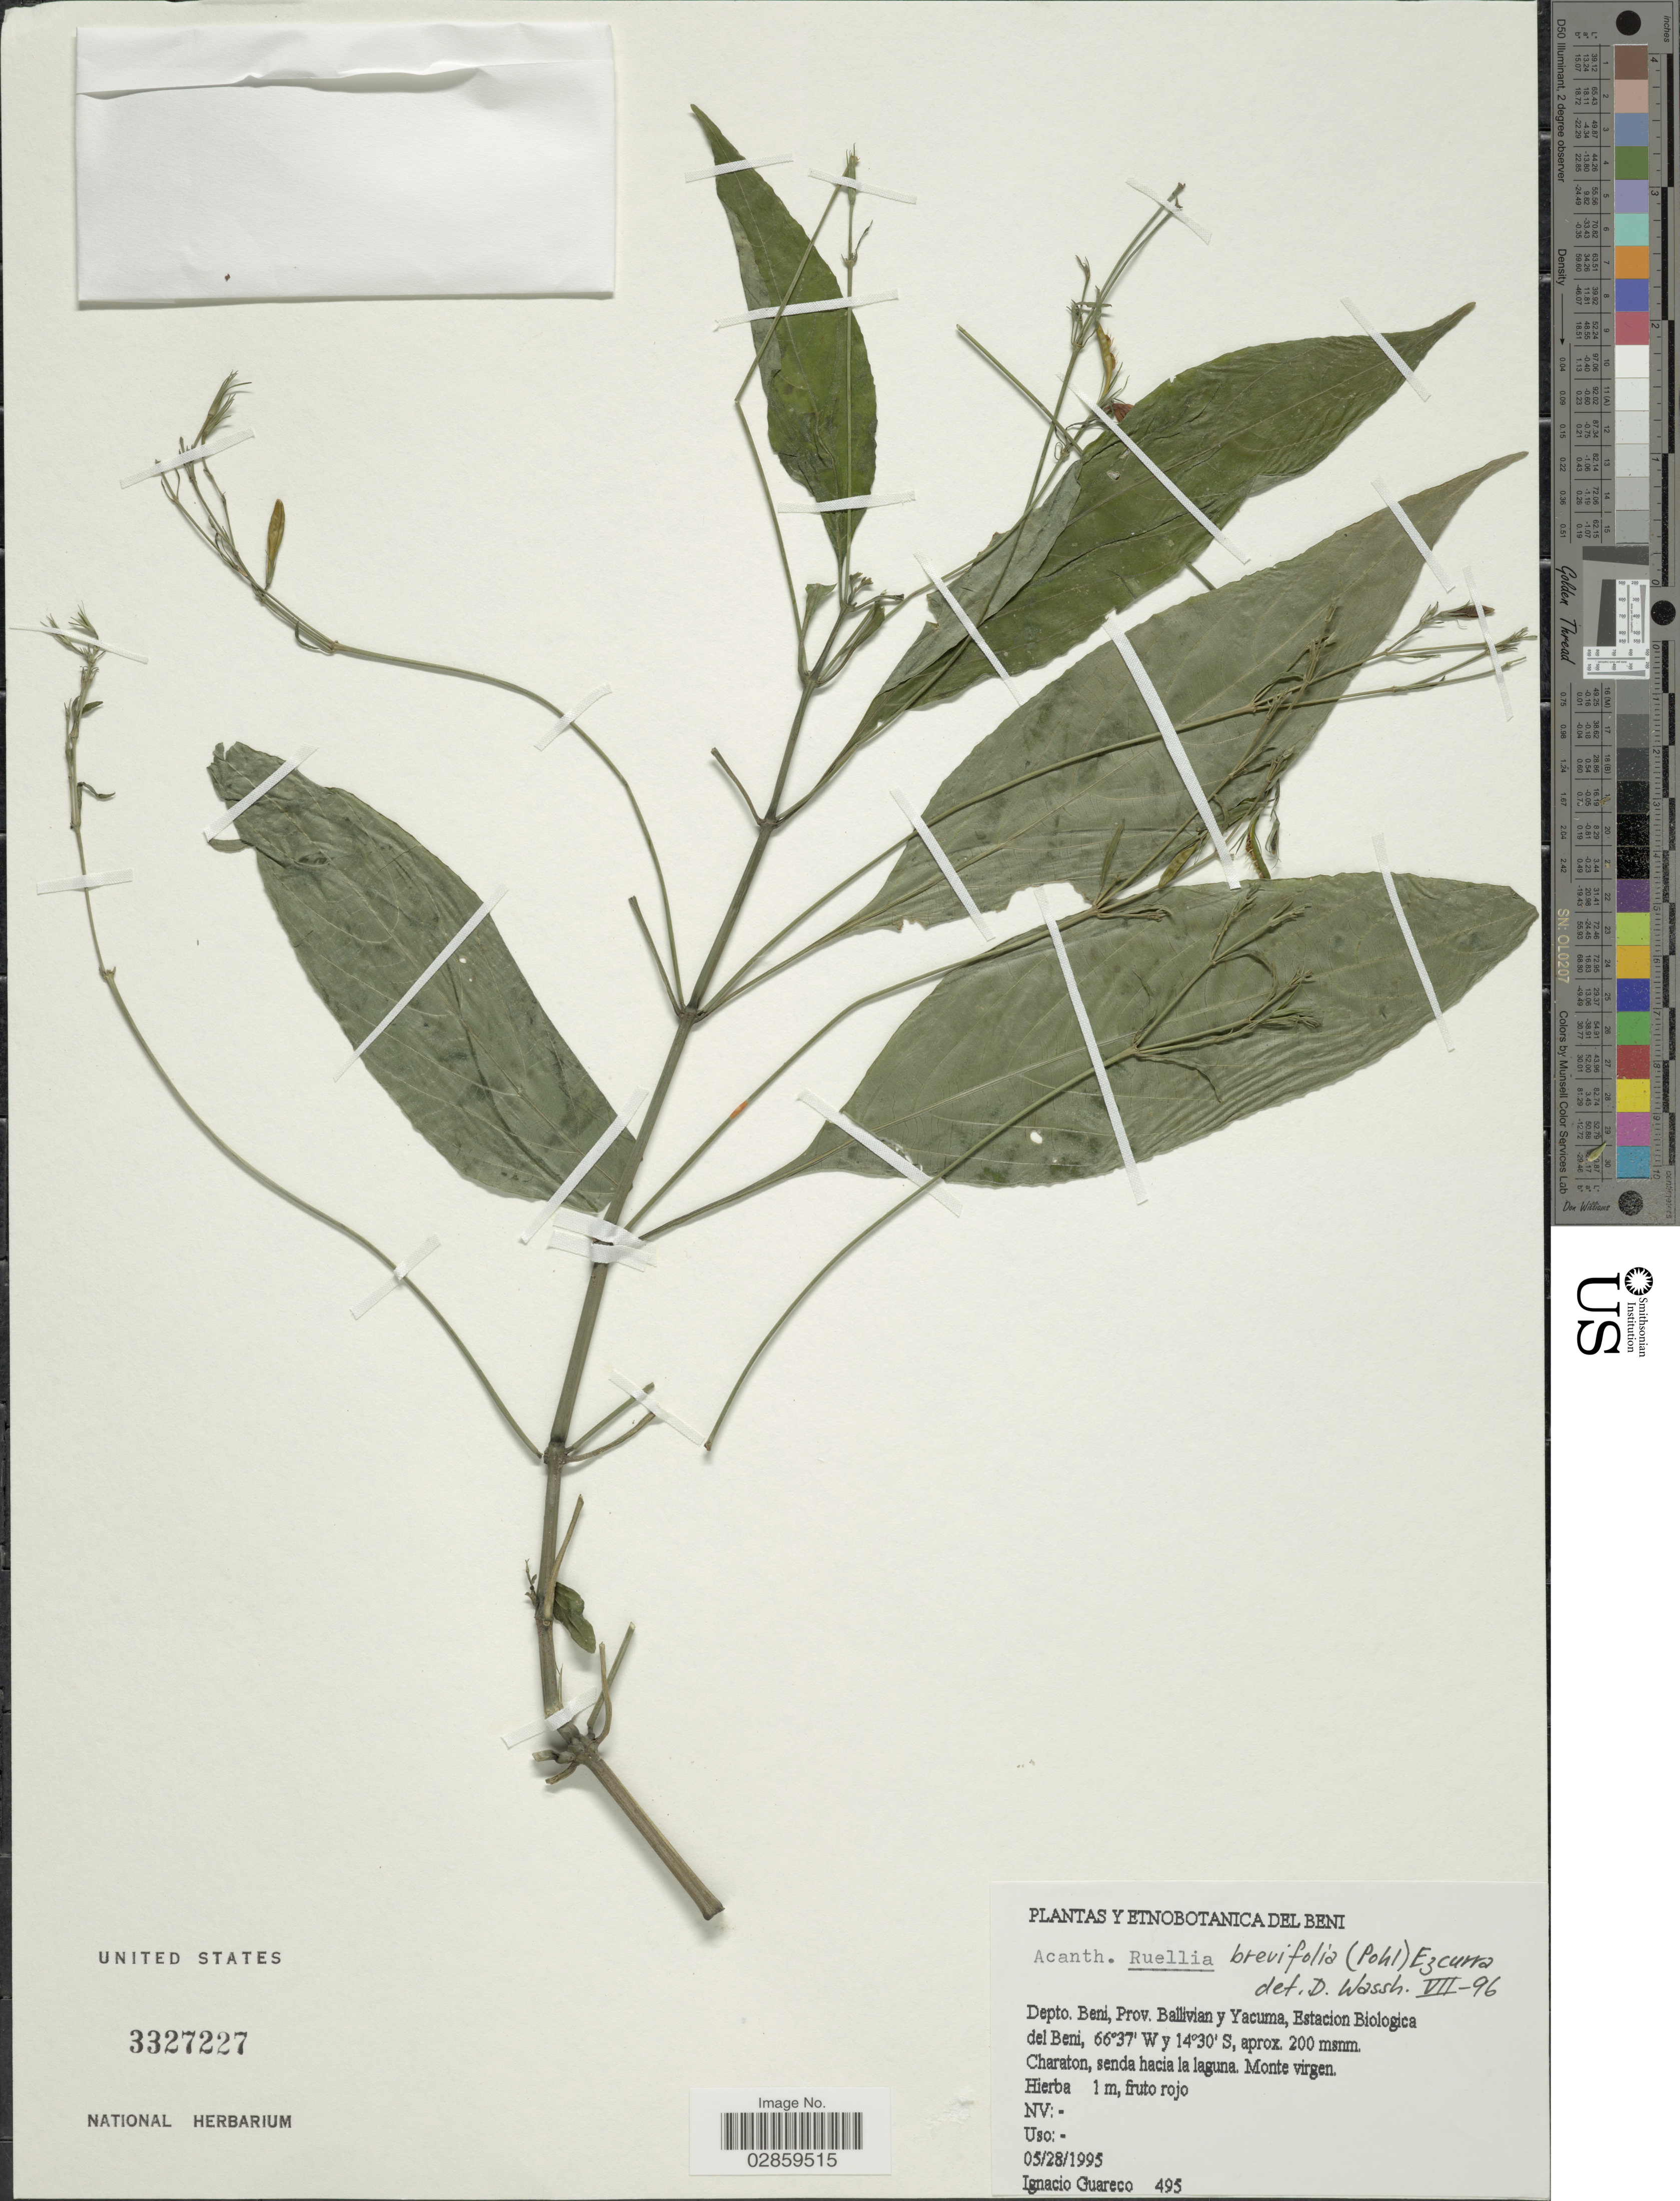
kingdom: Plantae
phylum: Tracheophyta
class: Magnoliopsida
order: Lamiales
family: Acanthaceae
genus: Ruellia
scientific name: Ruellia brevifolia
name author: (Pohl) C. Ezcurra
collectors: I. Guareco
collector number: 495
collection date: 1995-05-28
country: Bolivia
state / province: Beni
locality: Depto. Beni, Prov. Ballivian y Yacuma, Estacion Biologica del Beni, Charaton, senda hacia la laguna. Monte virgen.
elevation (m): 200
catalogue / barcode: US 3327227